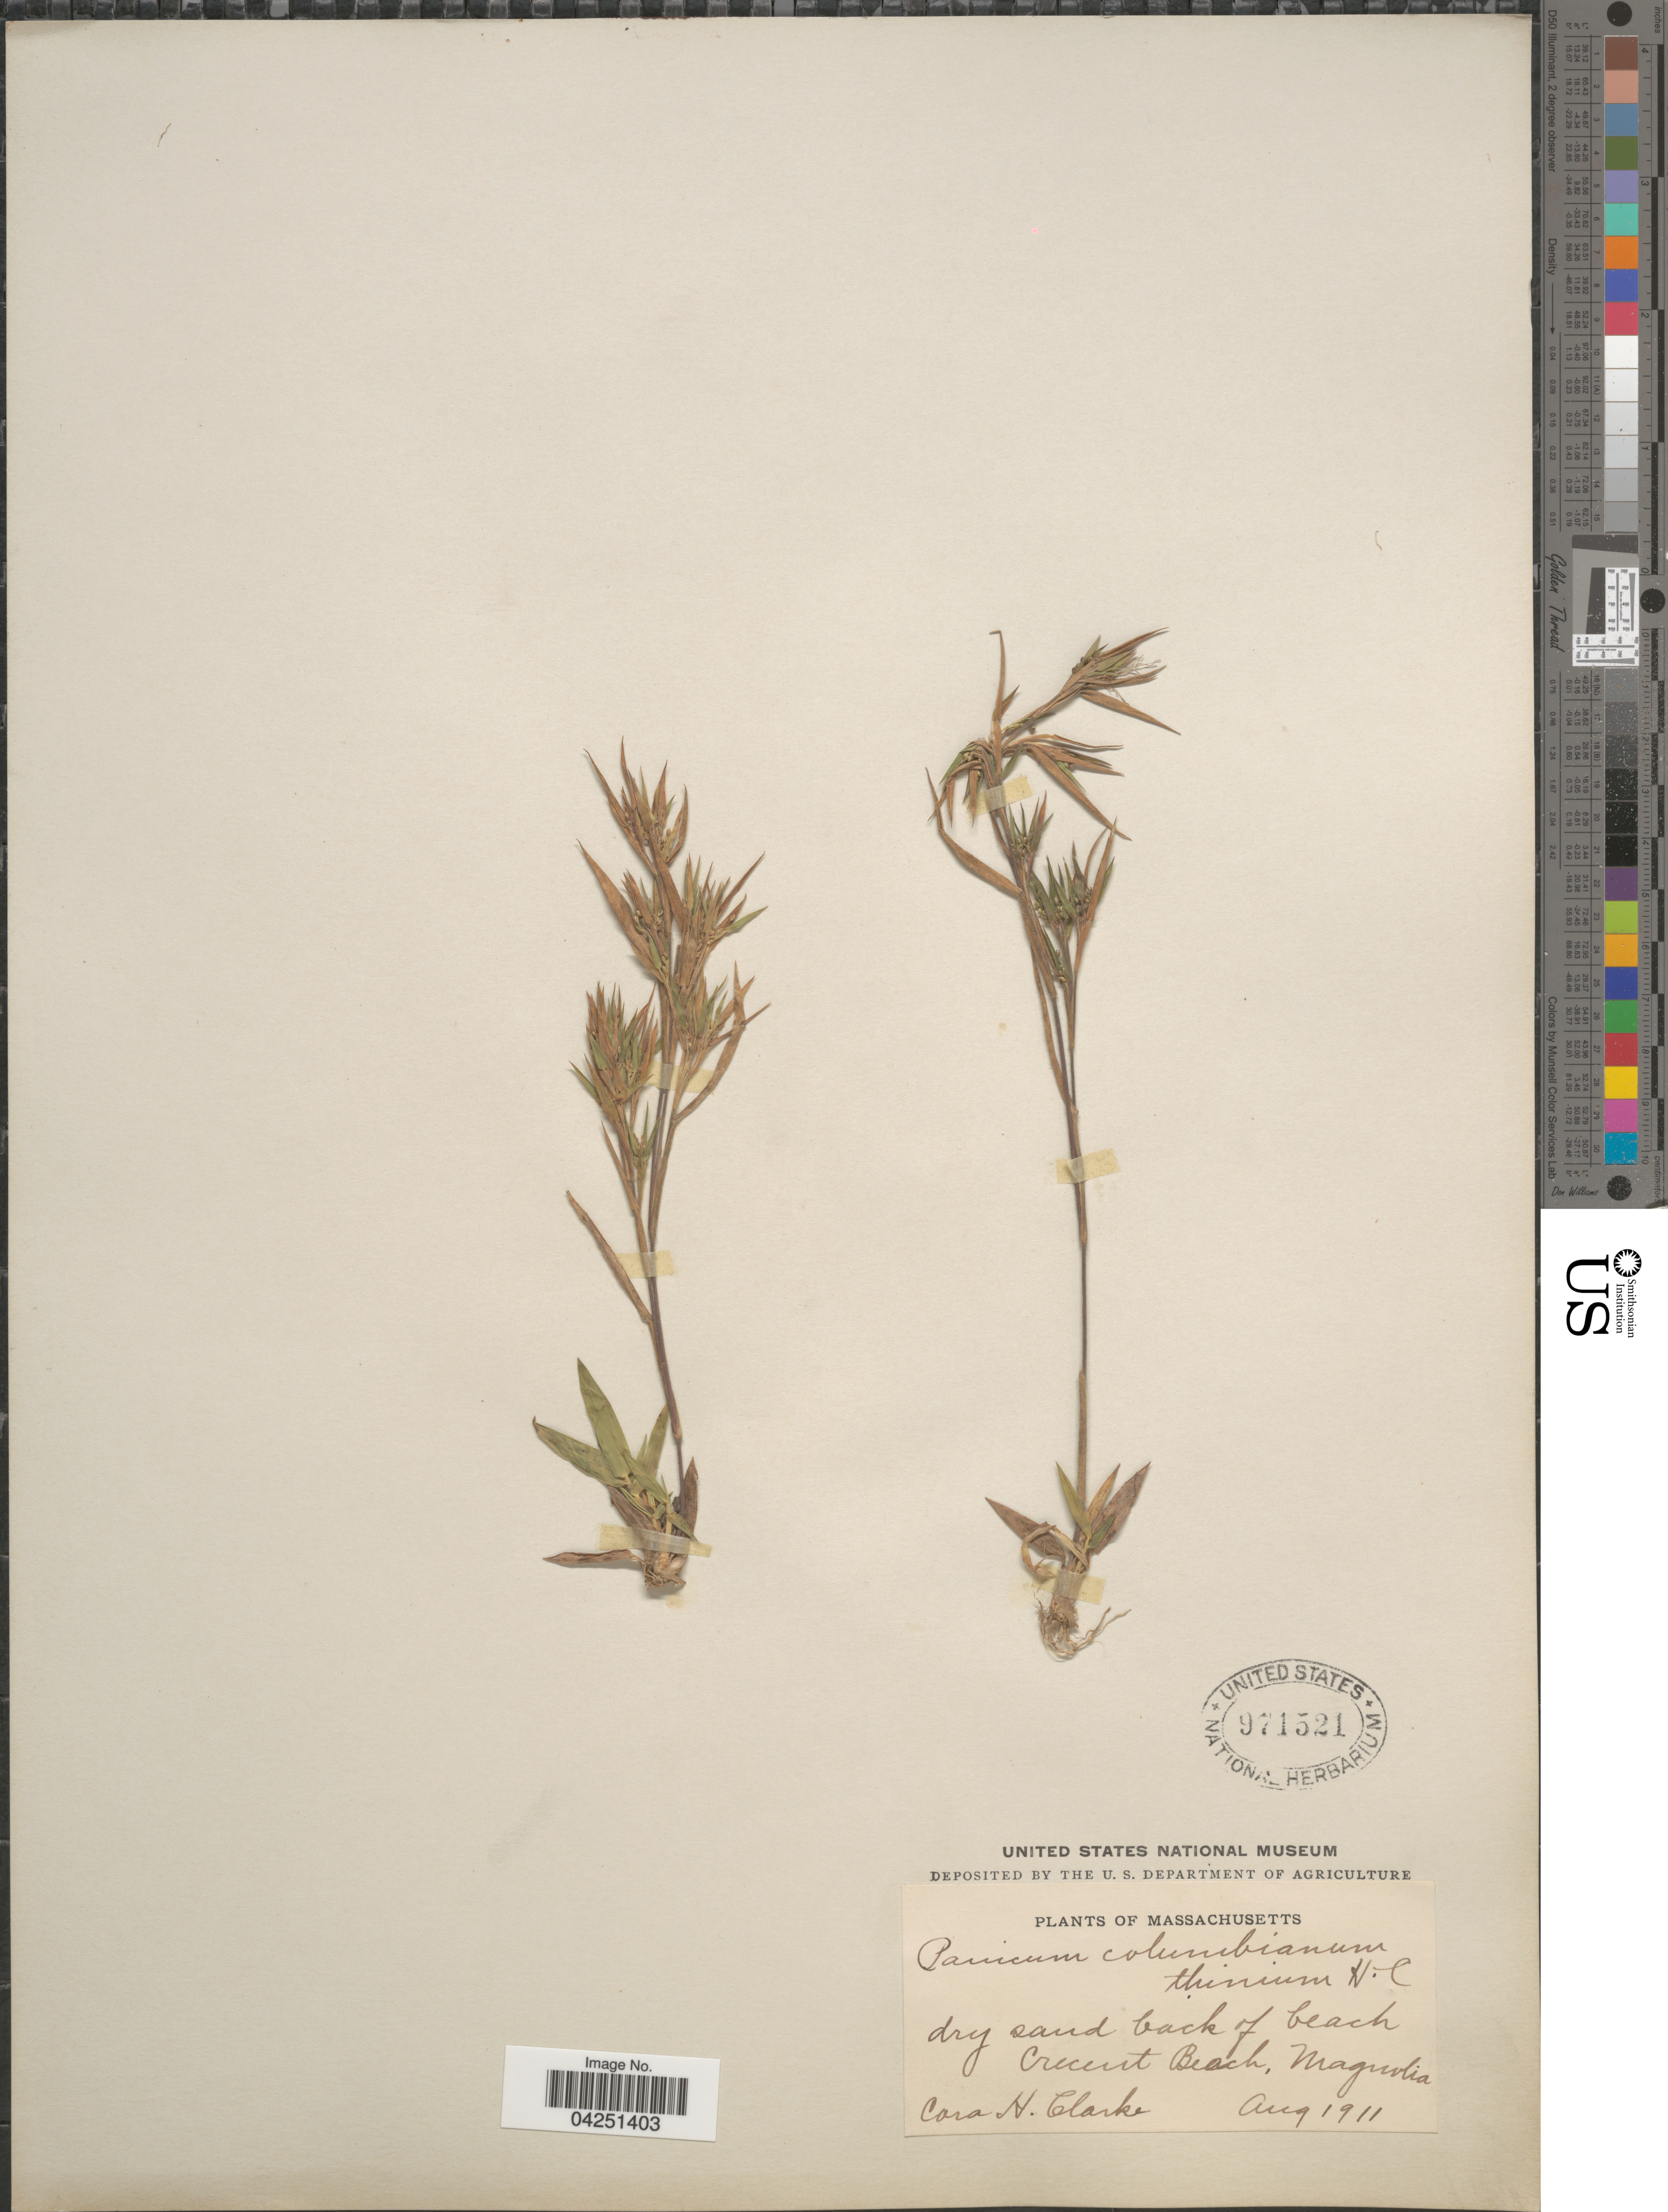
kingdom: Plantae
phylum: Tracheophyta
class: Liliopsida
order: Poales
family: Poaceae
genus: Dichanthelium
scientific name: Dichanthelium acuminatum var. acuminatum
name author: (Sw.) Gould & C.A. Clark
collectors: C. H. Clarke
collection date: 1911-08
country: United States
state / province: Massachusetts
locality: Dry sand back of beach. Crescent beach, Magnolia.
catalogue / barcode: US 971521